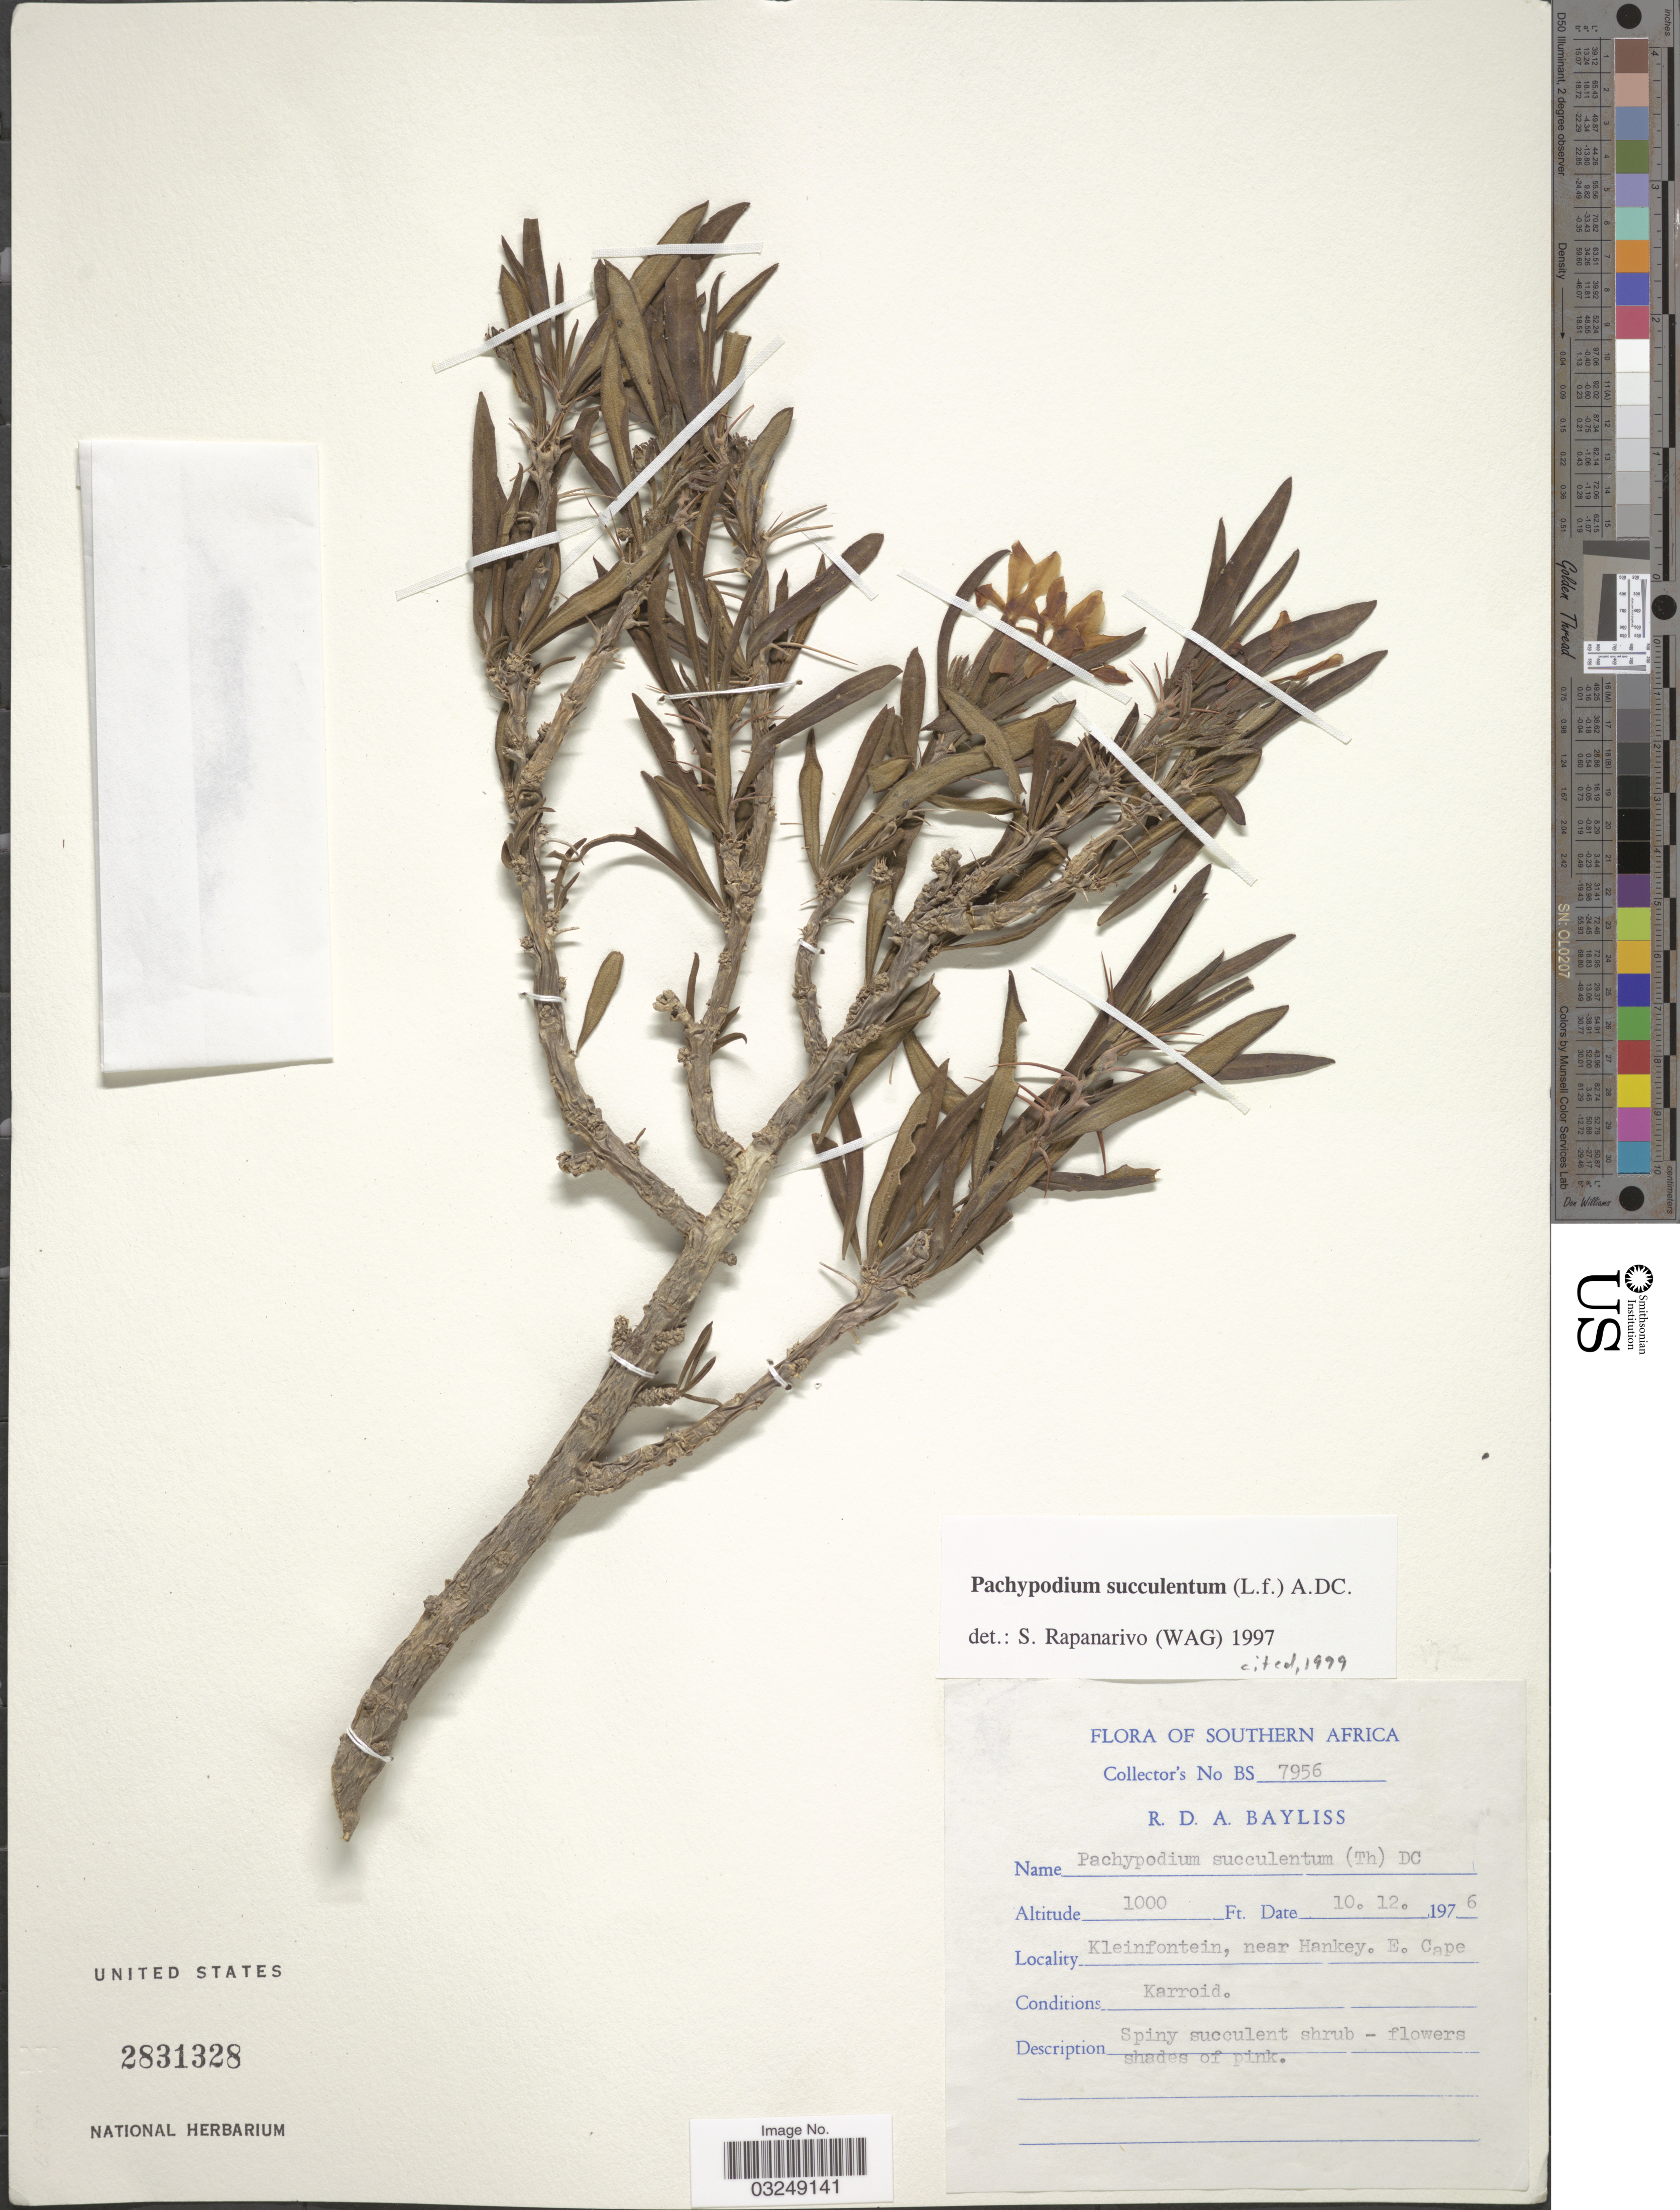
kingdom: Plantae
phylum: Tracheophyta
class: Magnoliopsida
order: Gentianales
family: Apocynaceae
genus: Pachypodium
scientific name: Pachypodium succulentum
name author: (L. f.) Sweet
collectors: R. Bayliss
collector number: BS 7956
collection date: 1976-12-10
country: South Africa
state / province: Eastern Cape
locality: Southern Africa. Kleinfontein, near Hankey. E. Cape.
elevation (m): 305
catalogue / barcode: US 2831328